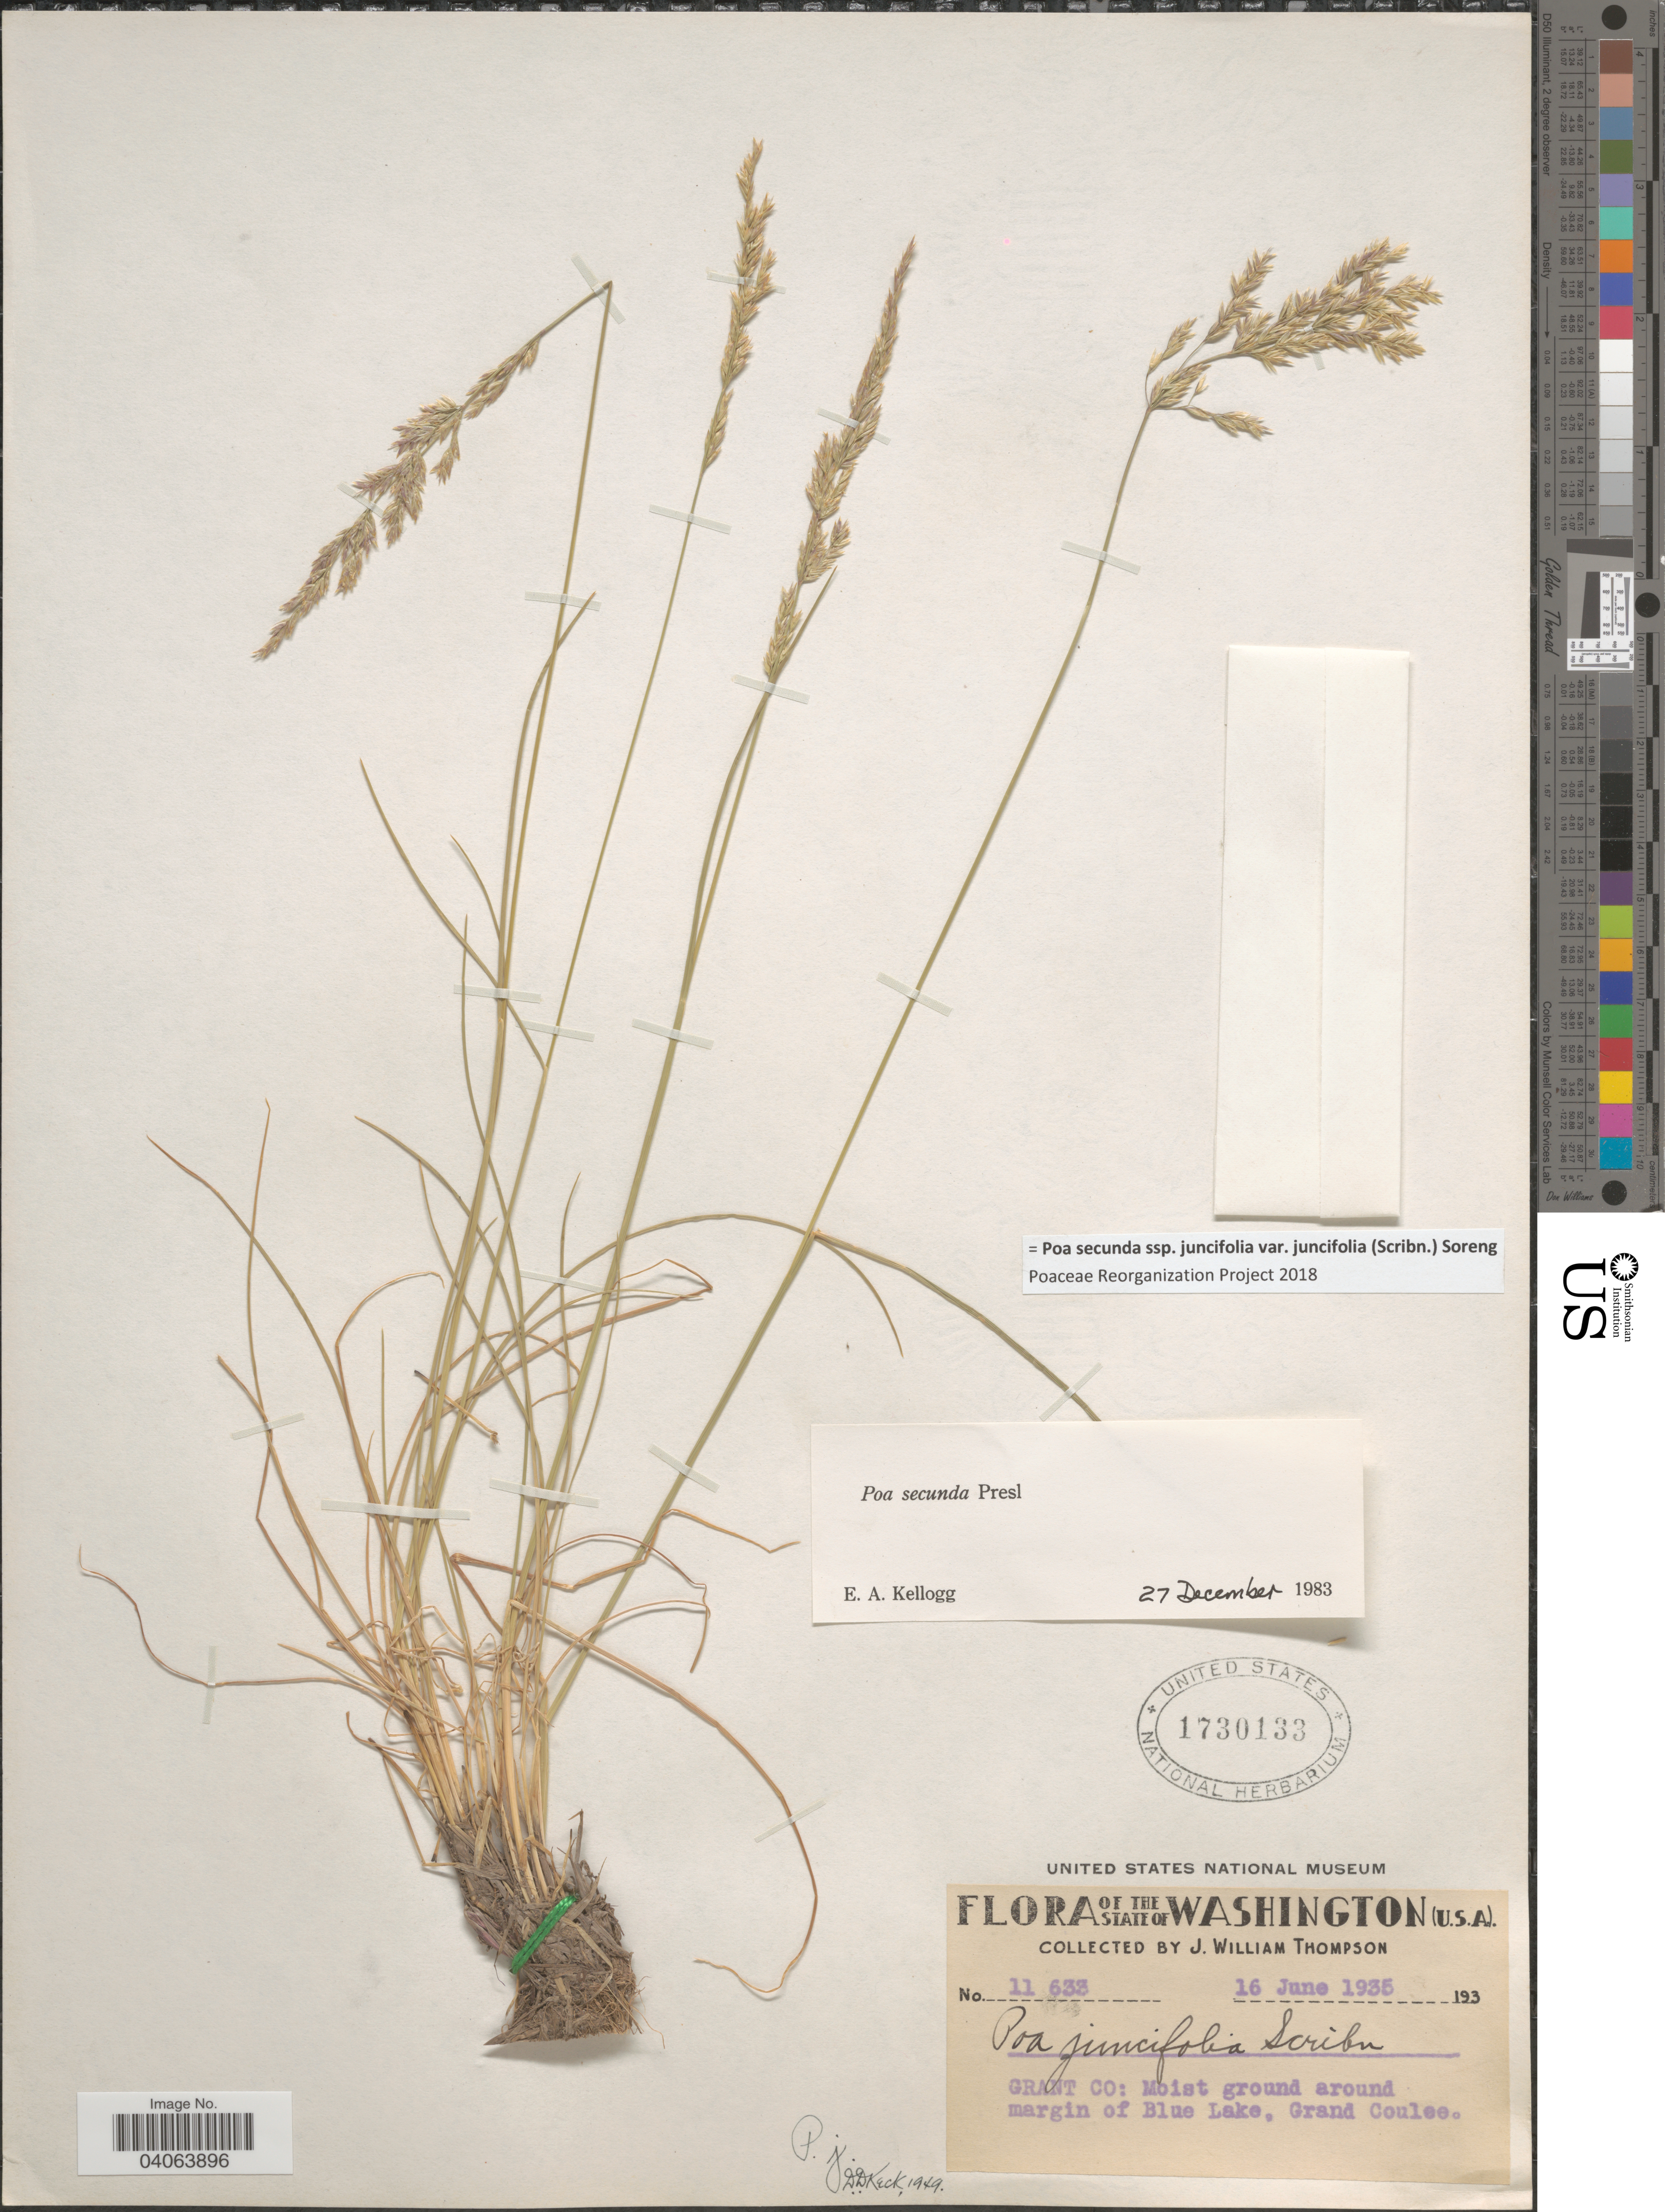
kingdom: Plantae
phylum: Tracheophyta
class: Liliopsida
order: Poales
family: Poaceae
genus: Poa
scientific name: Poa secunda subsp. juncifolia var. juncifolia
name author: (Scribn.) Soreng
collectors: J. W. Thompson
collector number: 11633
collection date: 1935-06-16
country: United States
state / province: Washington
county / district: Grant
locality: Grant Co: Moist ground around margin of Blue Lake, Grand Coulee.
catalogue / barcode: US 1730133